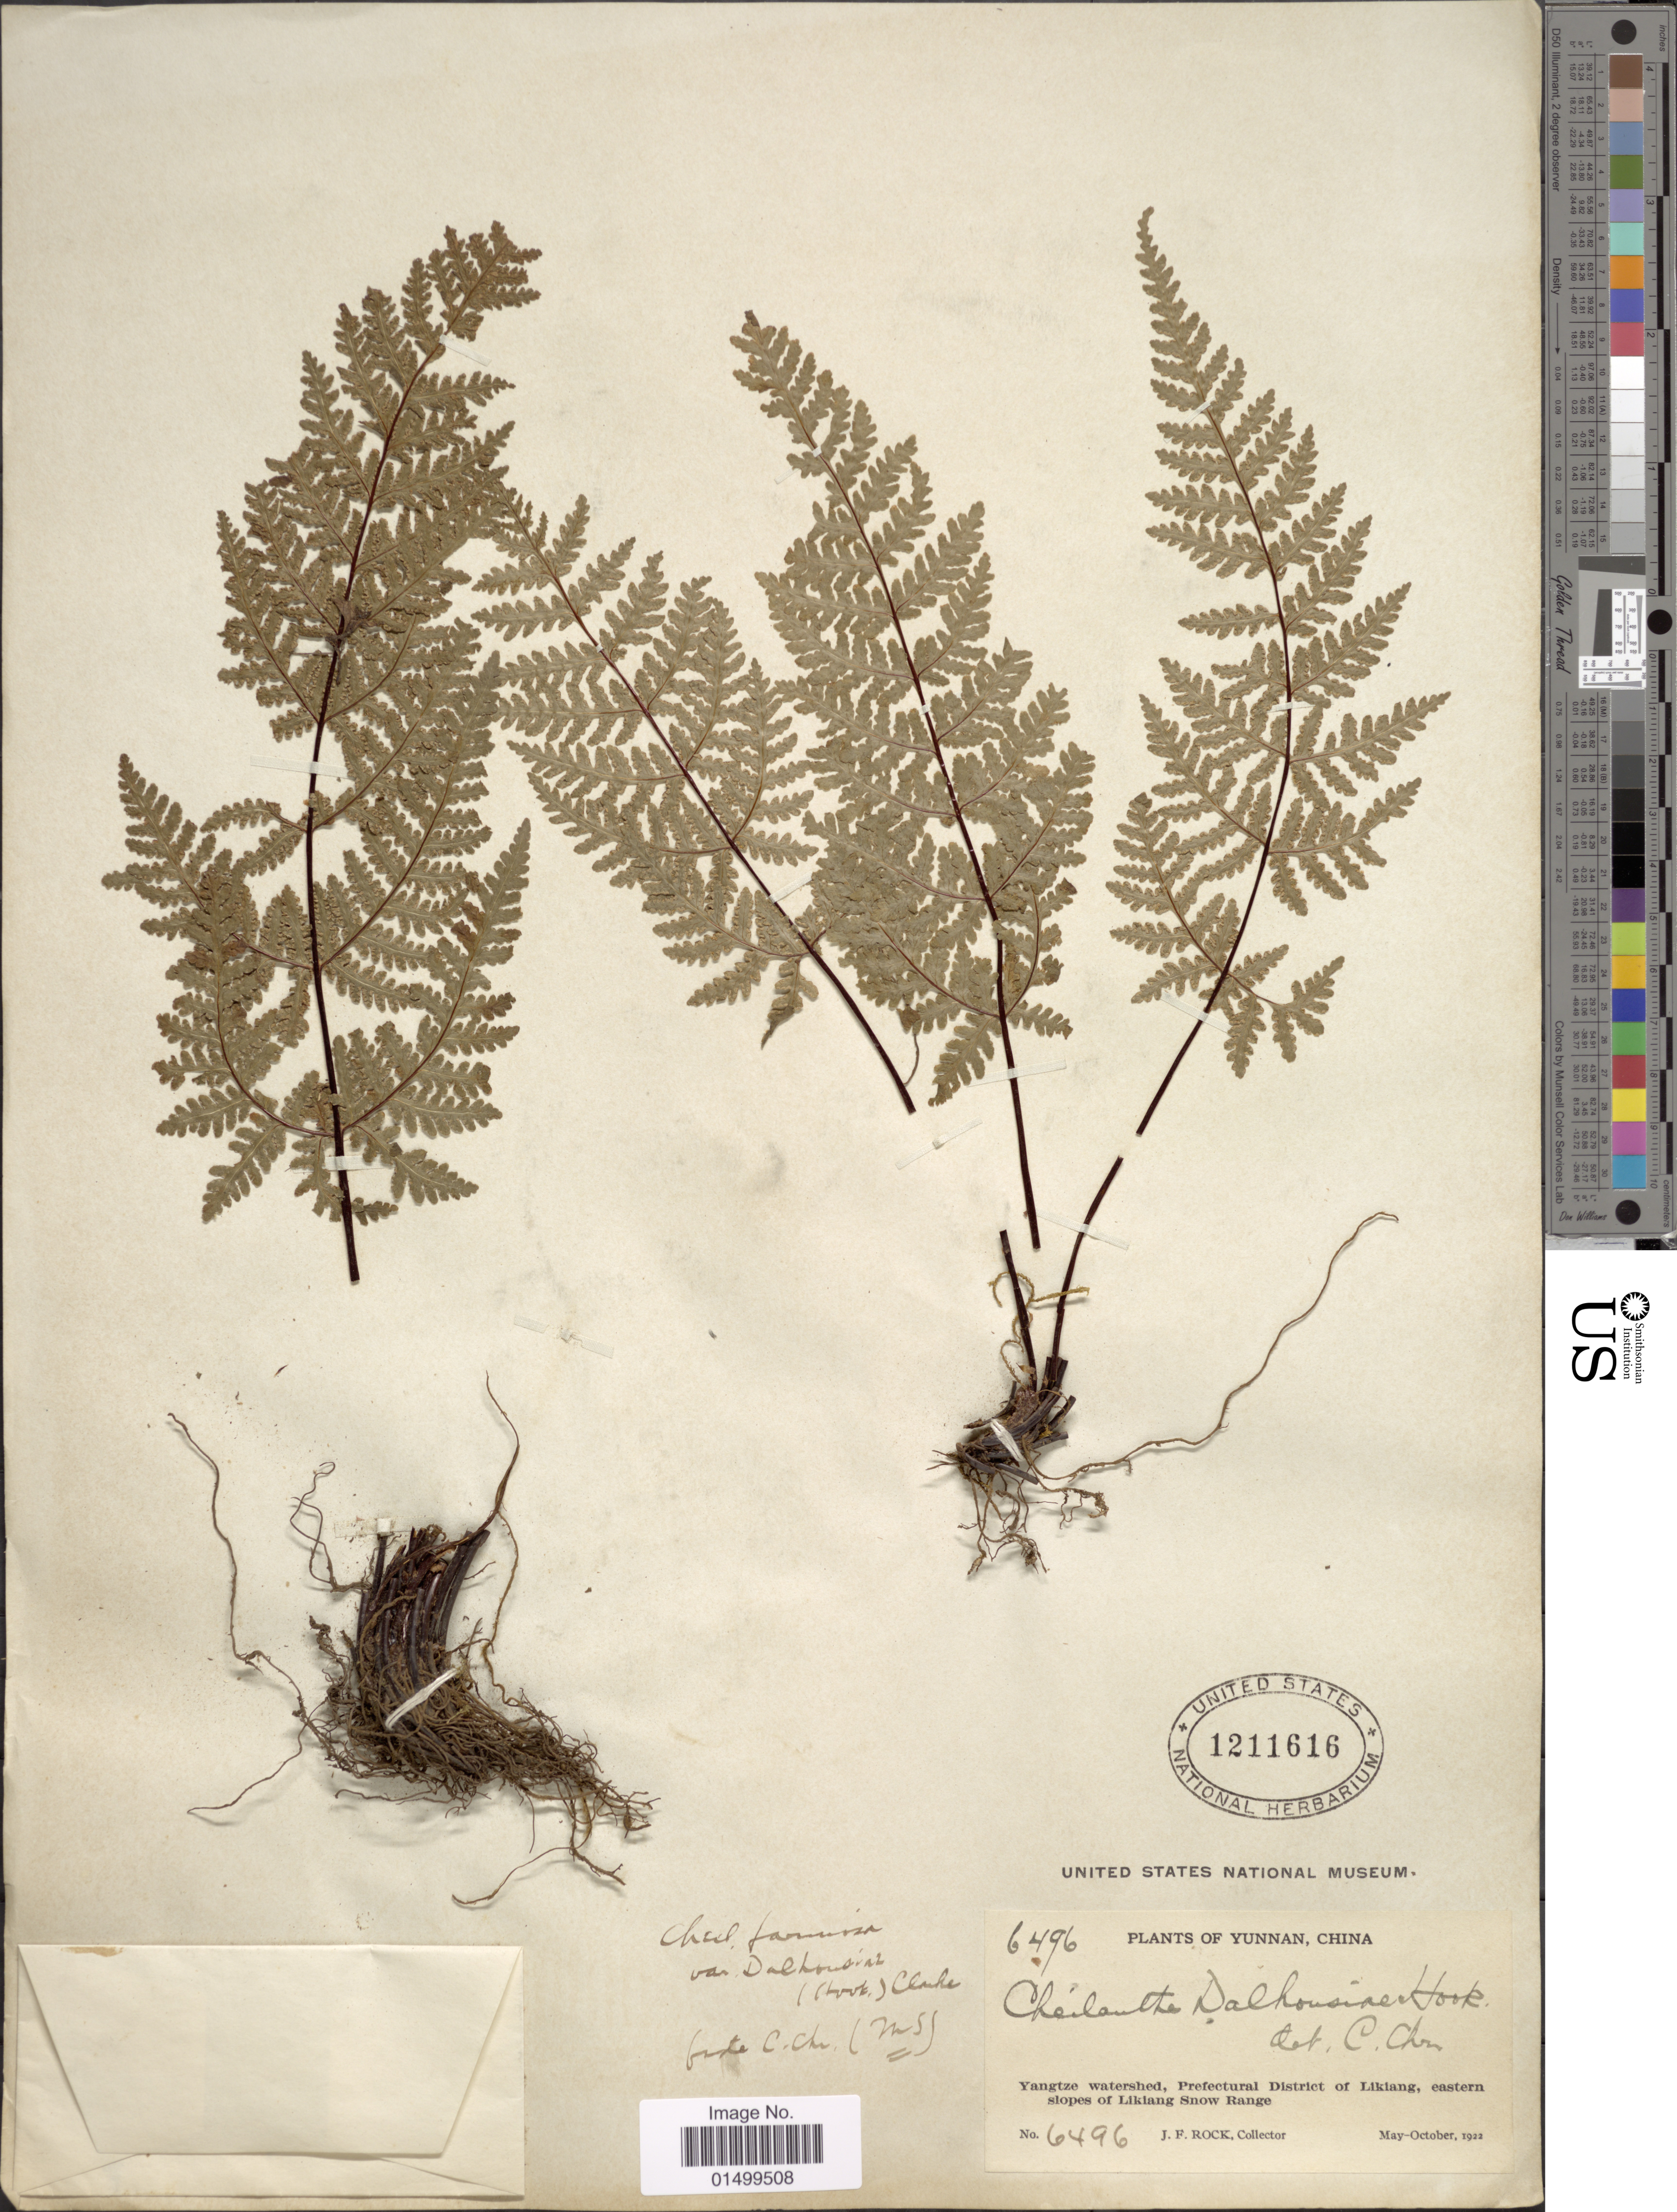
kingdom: Plantae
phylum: Tracheophyta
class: Polypodiopsida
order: Polypodiales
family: Pteridaceae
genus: Cheilanthes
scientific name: Cheilanthes dalhousiae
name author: Hook.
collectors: J. Rock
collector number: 6496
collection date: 1922-05/1922-10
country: China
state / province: Yunnan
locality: Yangtze watershed, Prefectural District of Likiang, eastern slopes of Likaing Snow Range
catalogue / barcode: US 1211616